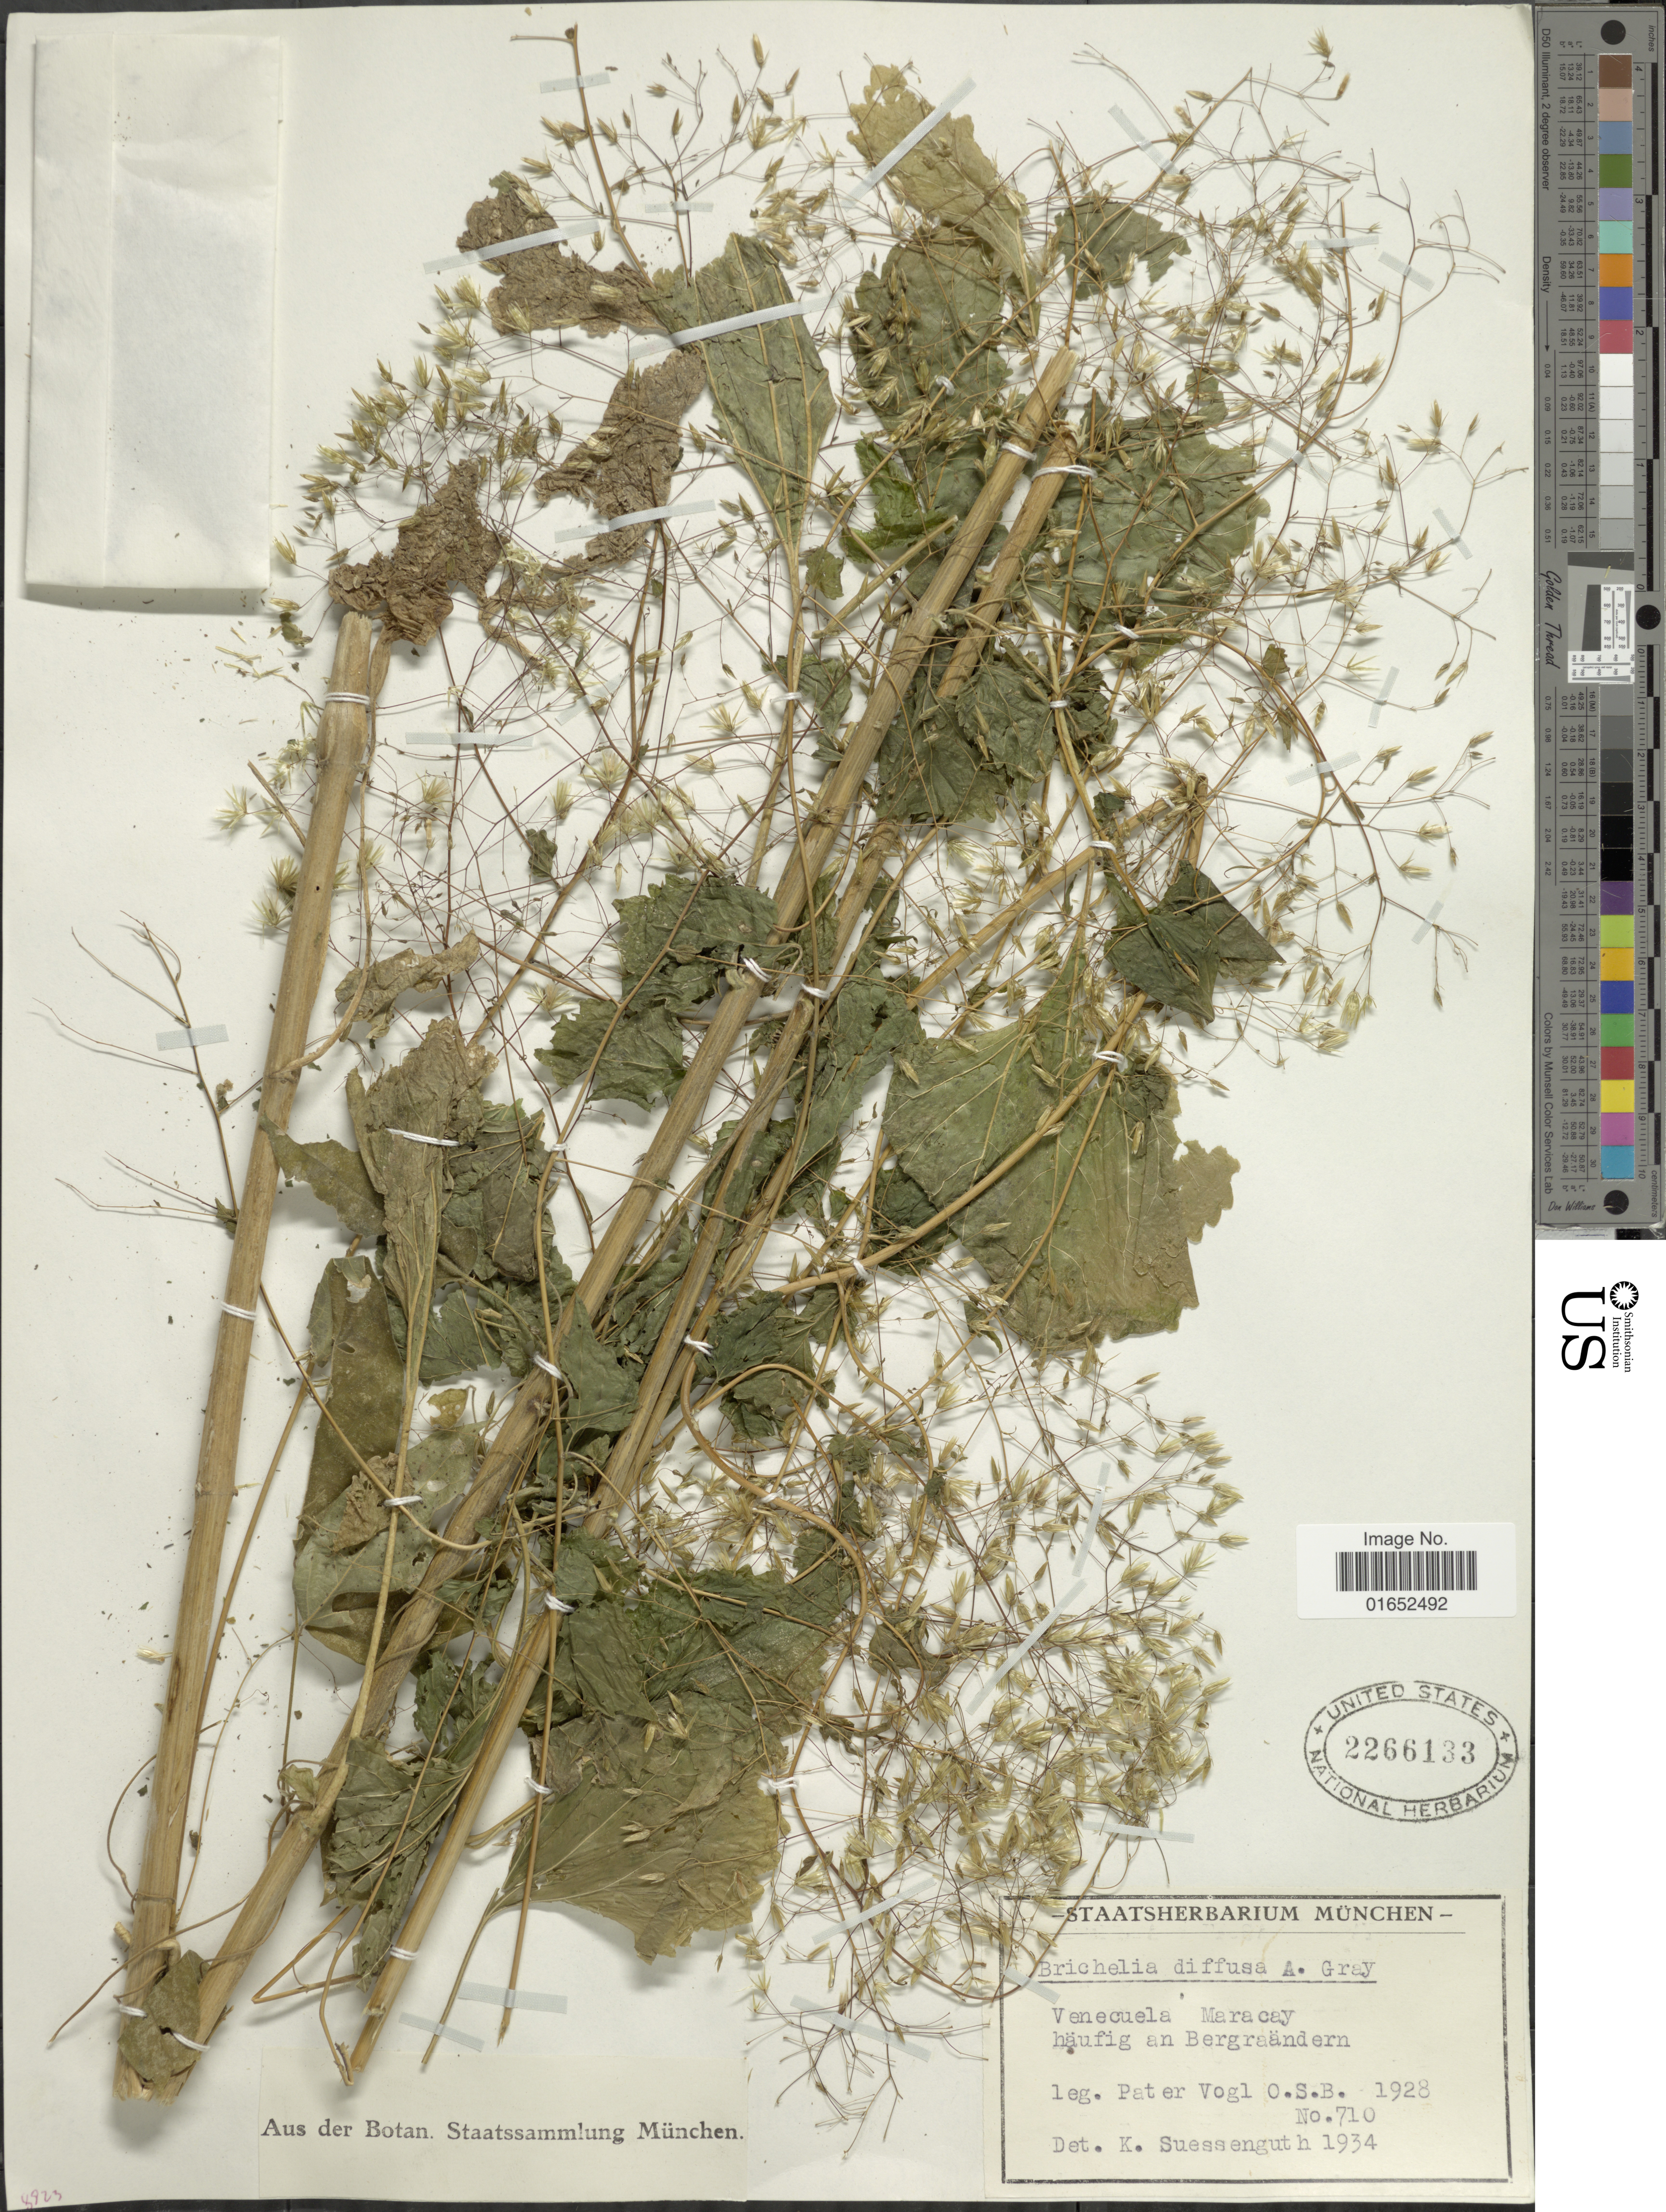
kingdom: Plantae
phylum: Tracheophyta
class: Magnoliopsida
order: Asterales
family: Asteraceae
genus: Brickellia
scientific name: Brickellia diffusa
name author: (Vahl) A. Gray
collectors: P. C. Vogl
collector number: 710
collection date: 1928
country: Venezuela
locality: Venecuela Maracay häufig an Bergraändern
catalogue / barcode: US 2266133